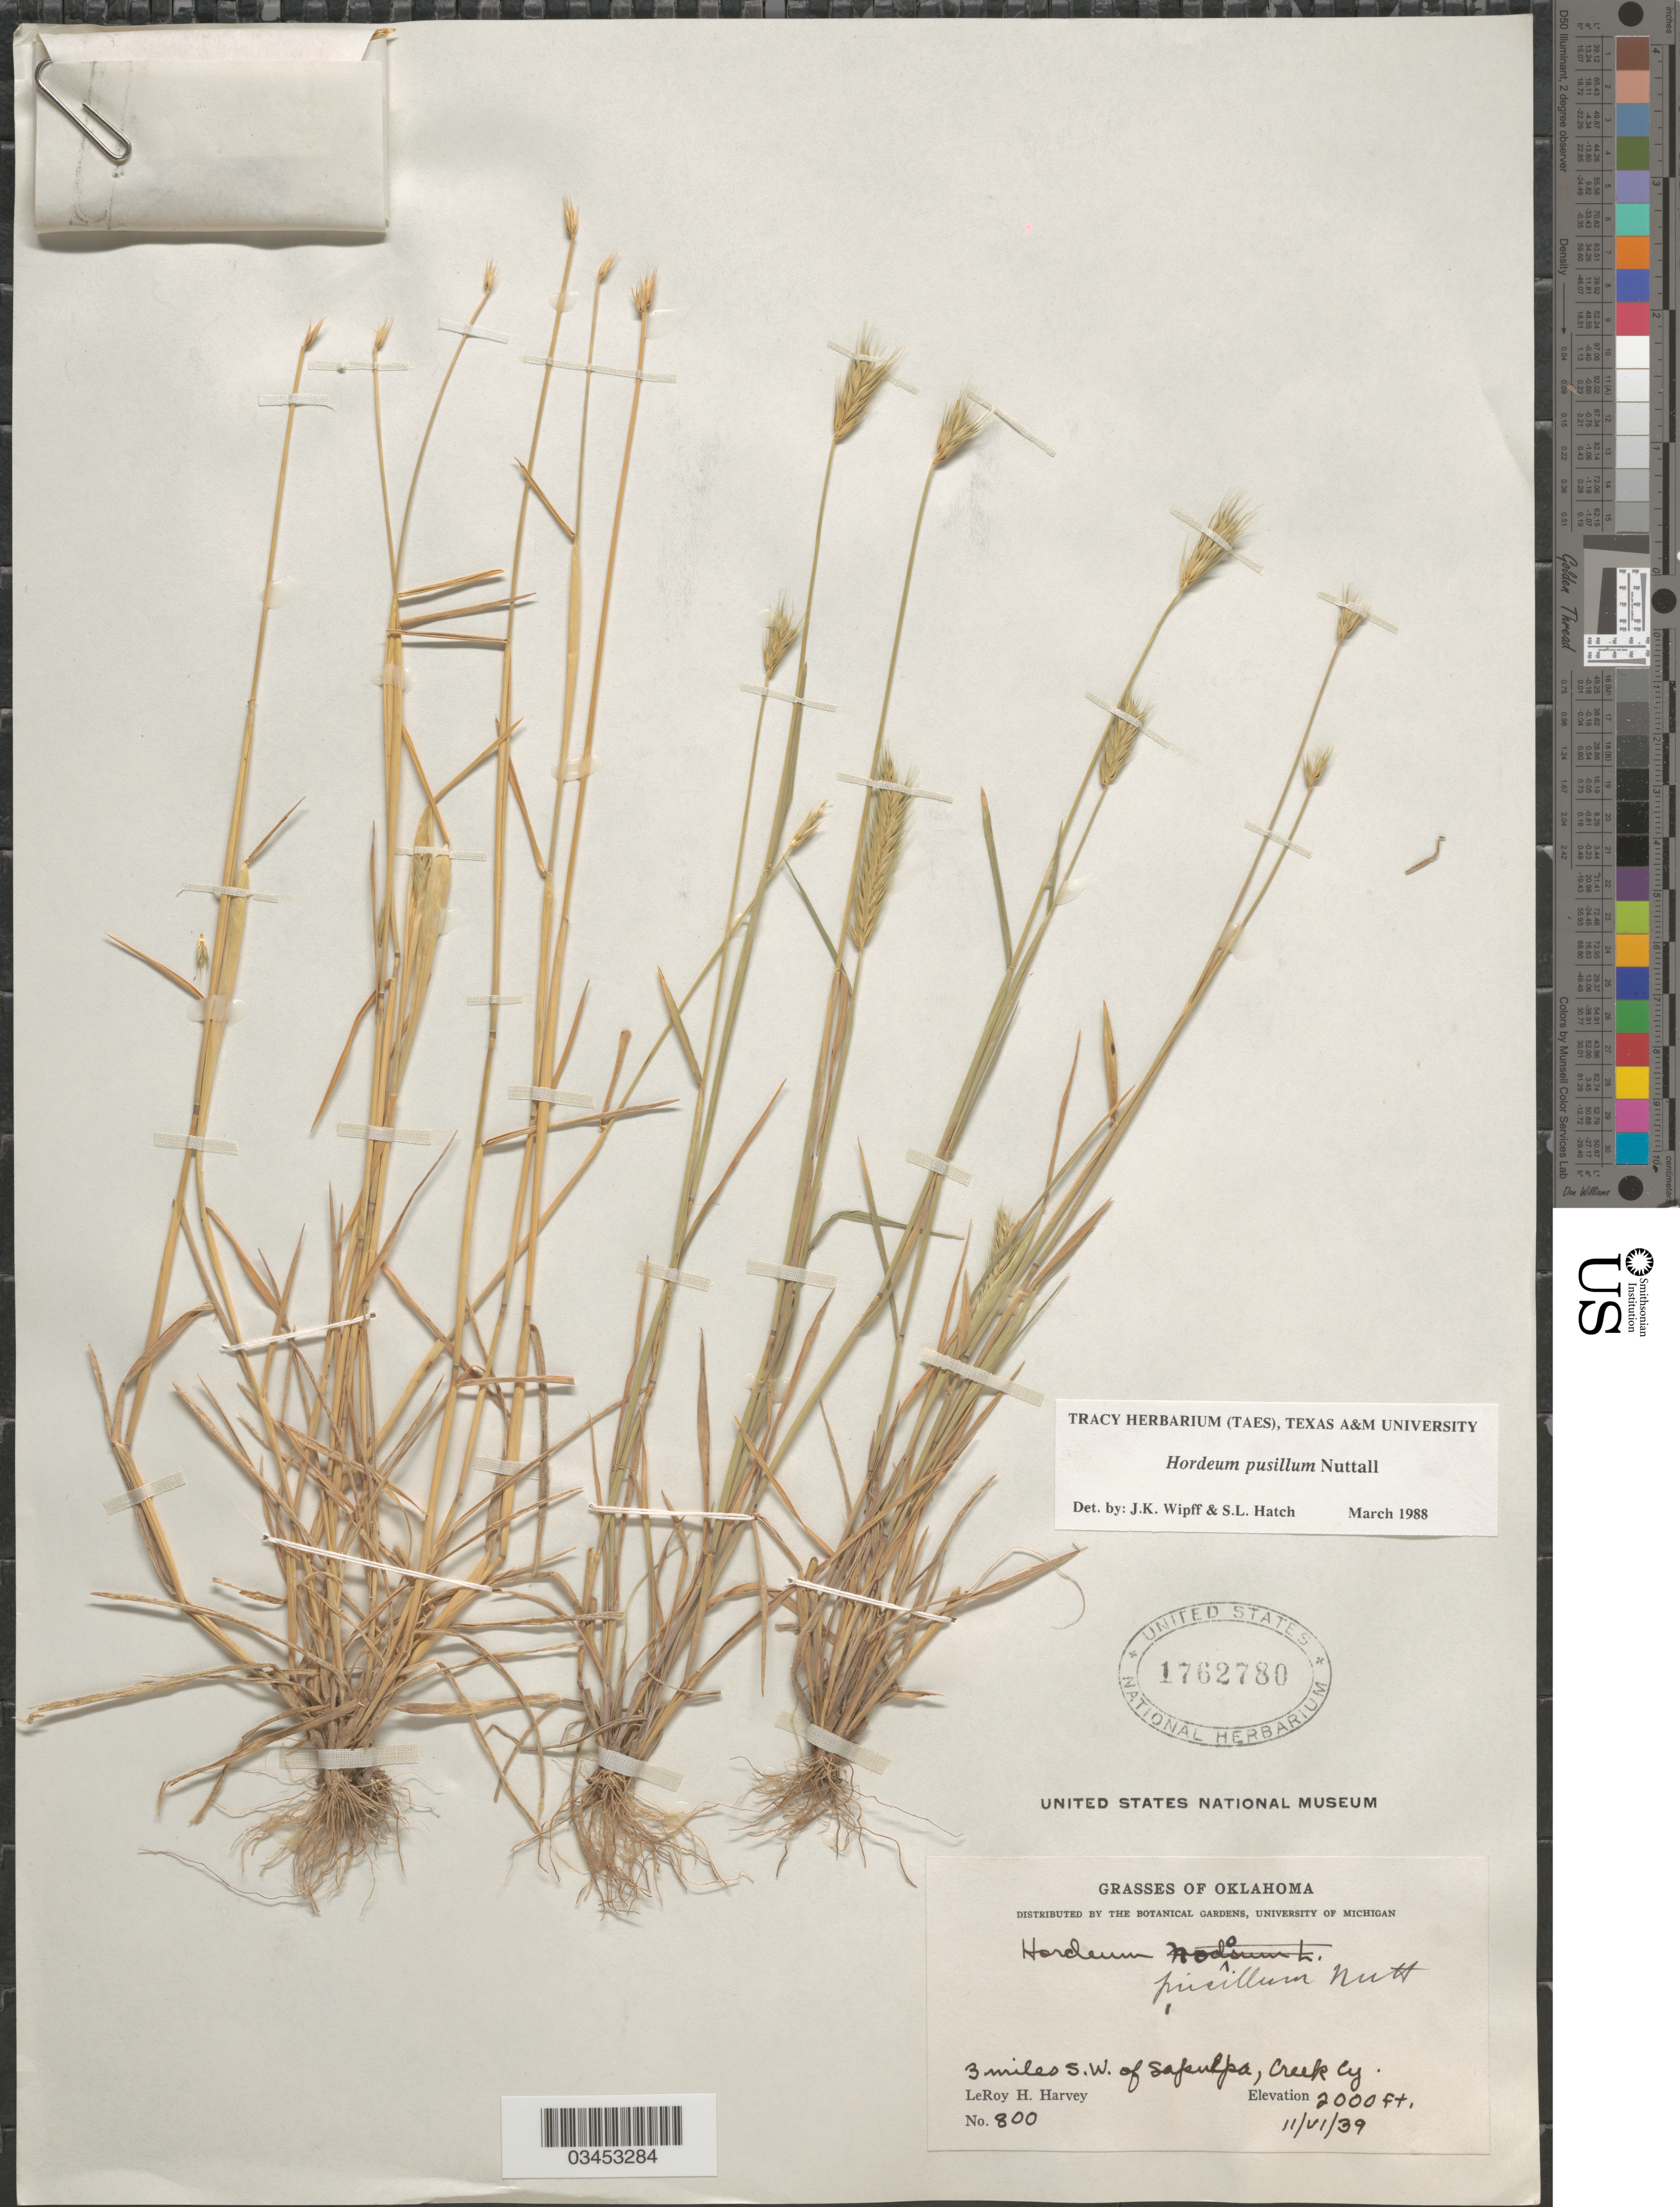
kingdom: Plantae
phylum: Tracheophyta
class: Liliopsida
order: Poales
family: Poaceae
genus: Hordeum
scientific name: Hordeum pusillum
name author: Nutt.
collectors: L. H. Harvey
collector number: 800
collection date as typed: Transcribed d/m/y: 11/6/39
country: United States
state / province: Oklahoma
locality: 3 miles S.W. of Sapulpa, Creek Cy.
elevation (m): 610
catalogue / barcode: US 1762780